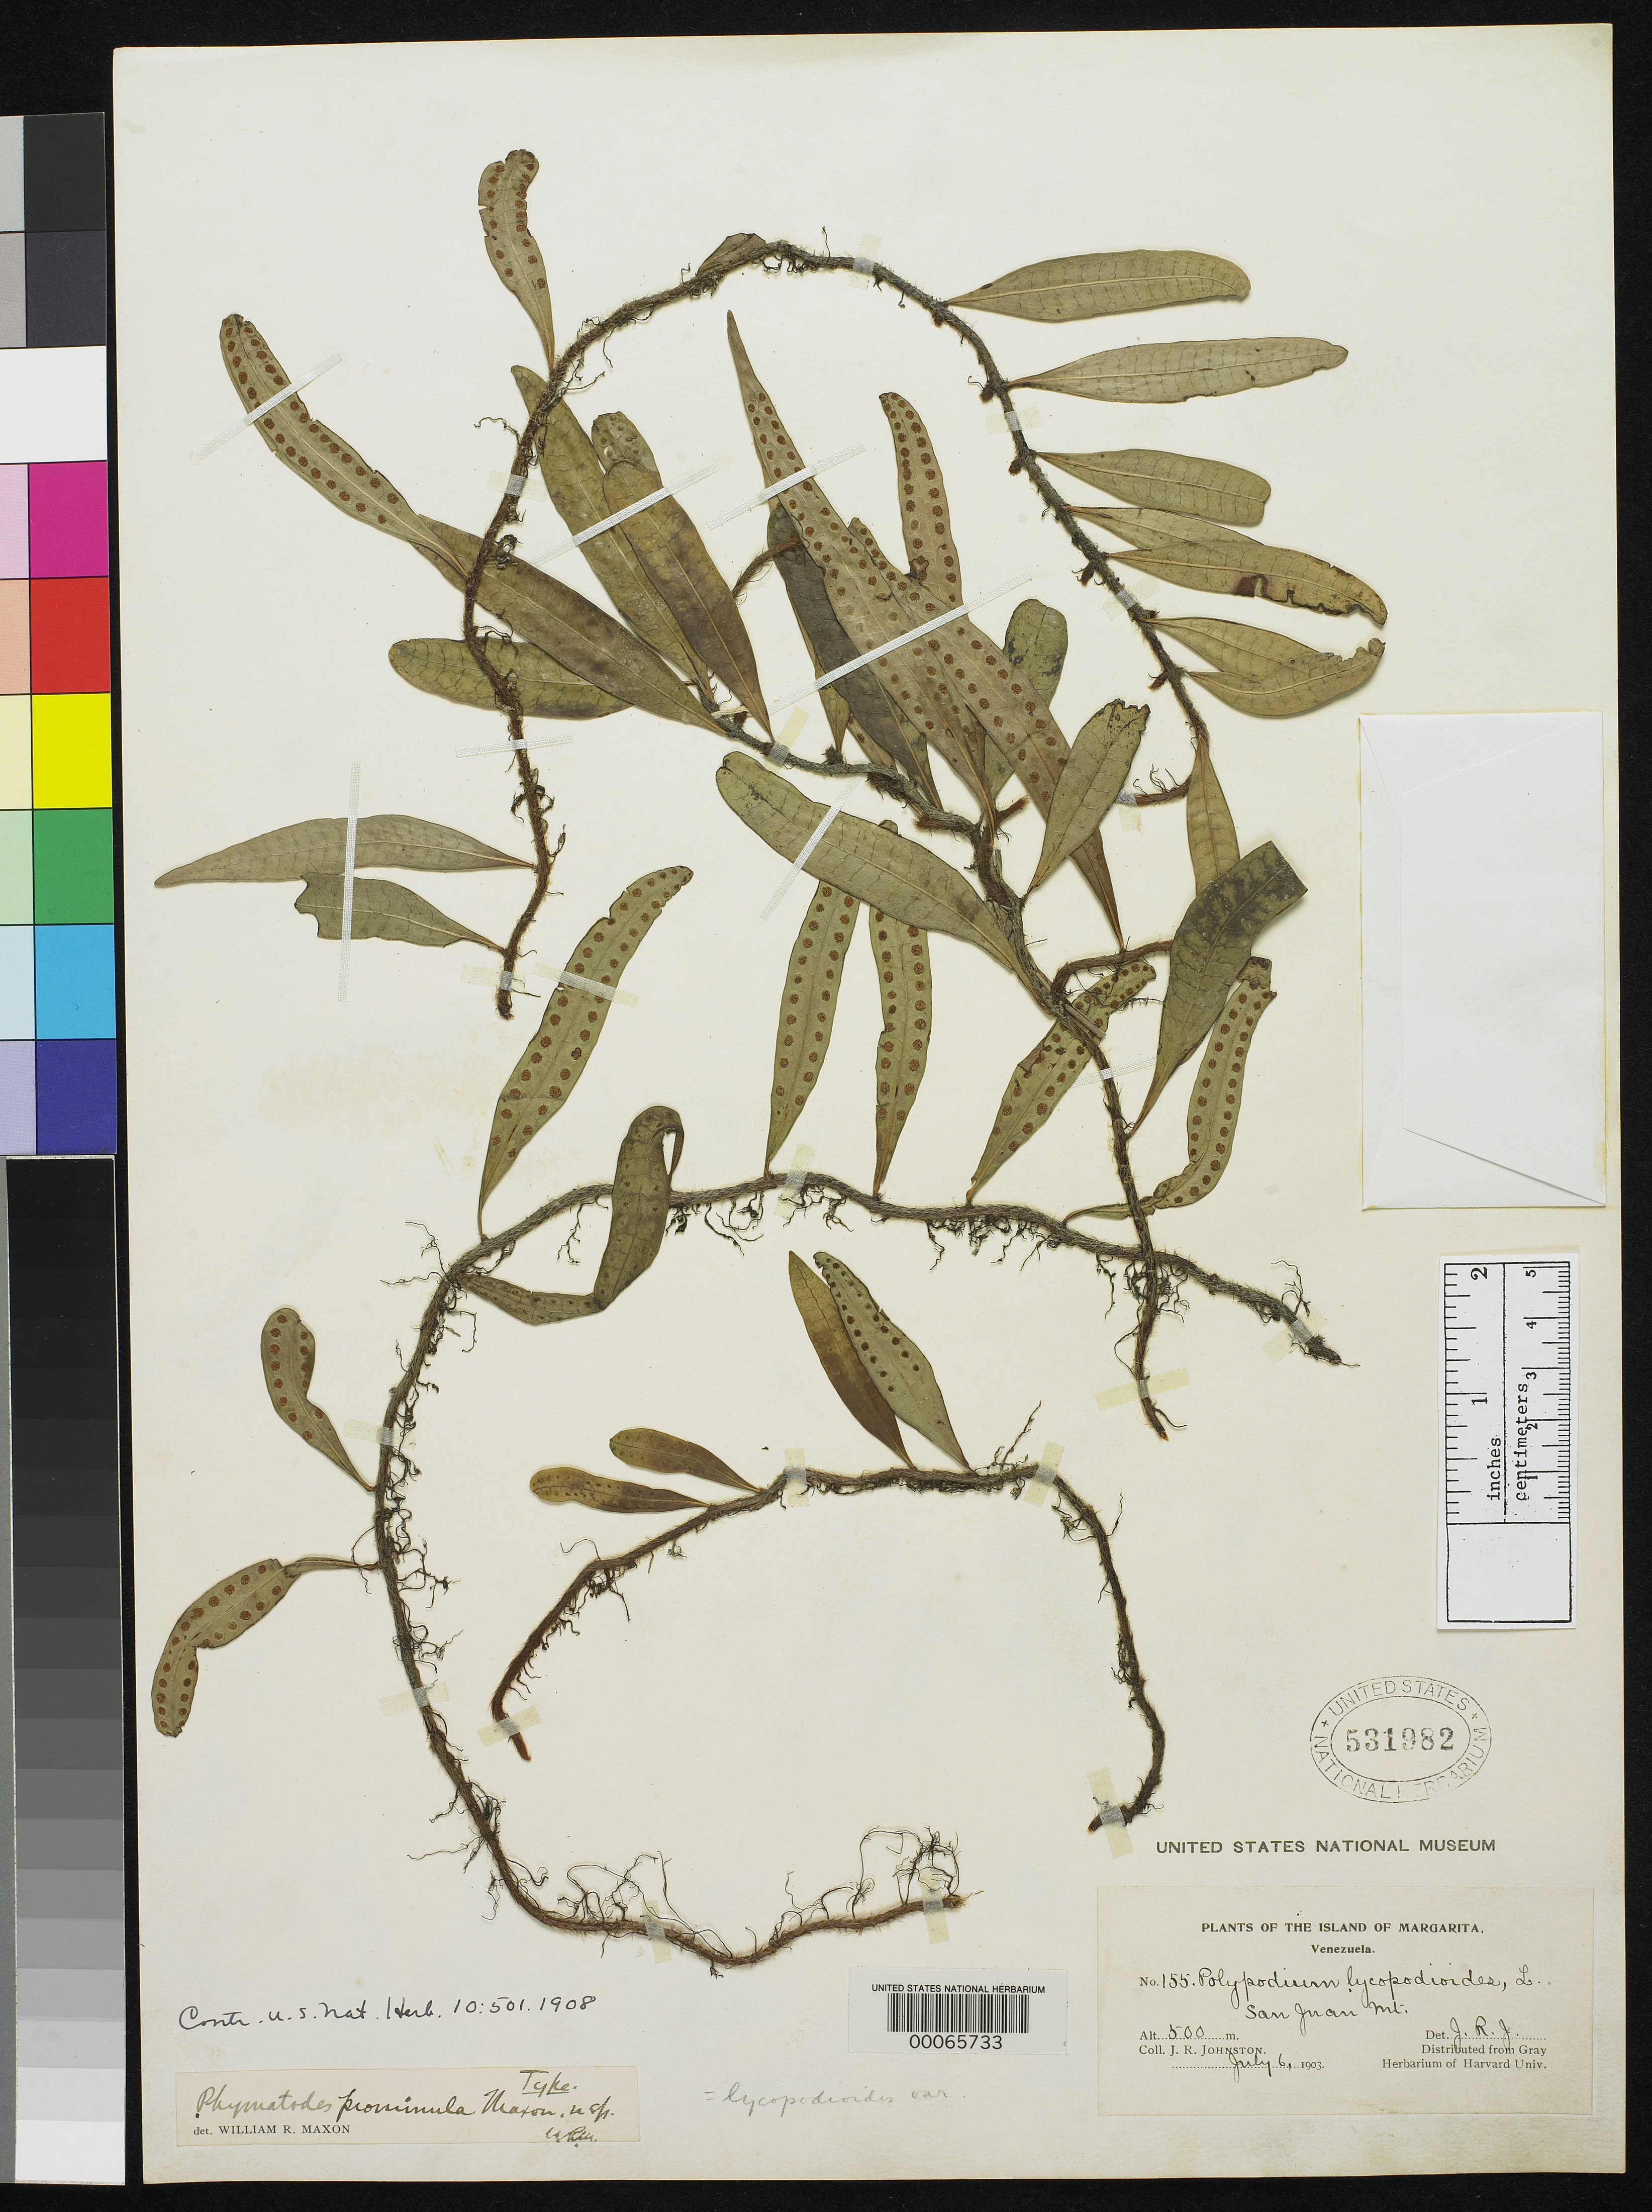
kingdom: Plantae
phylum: Tracheophyta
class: Polypodiopsida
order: Polypodiales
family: Polypodiaceae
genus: Phymatodes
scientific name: Phymatodes prominula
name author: Maxon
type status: Holotype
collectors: J. Johnston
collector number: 155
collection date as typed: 06 Jul 1903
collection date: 1903-07-06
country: Venezuela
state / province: Nueva Esparta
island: Margarita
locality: San Juan Mountain.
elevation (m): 500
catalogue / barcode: US 531982